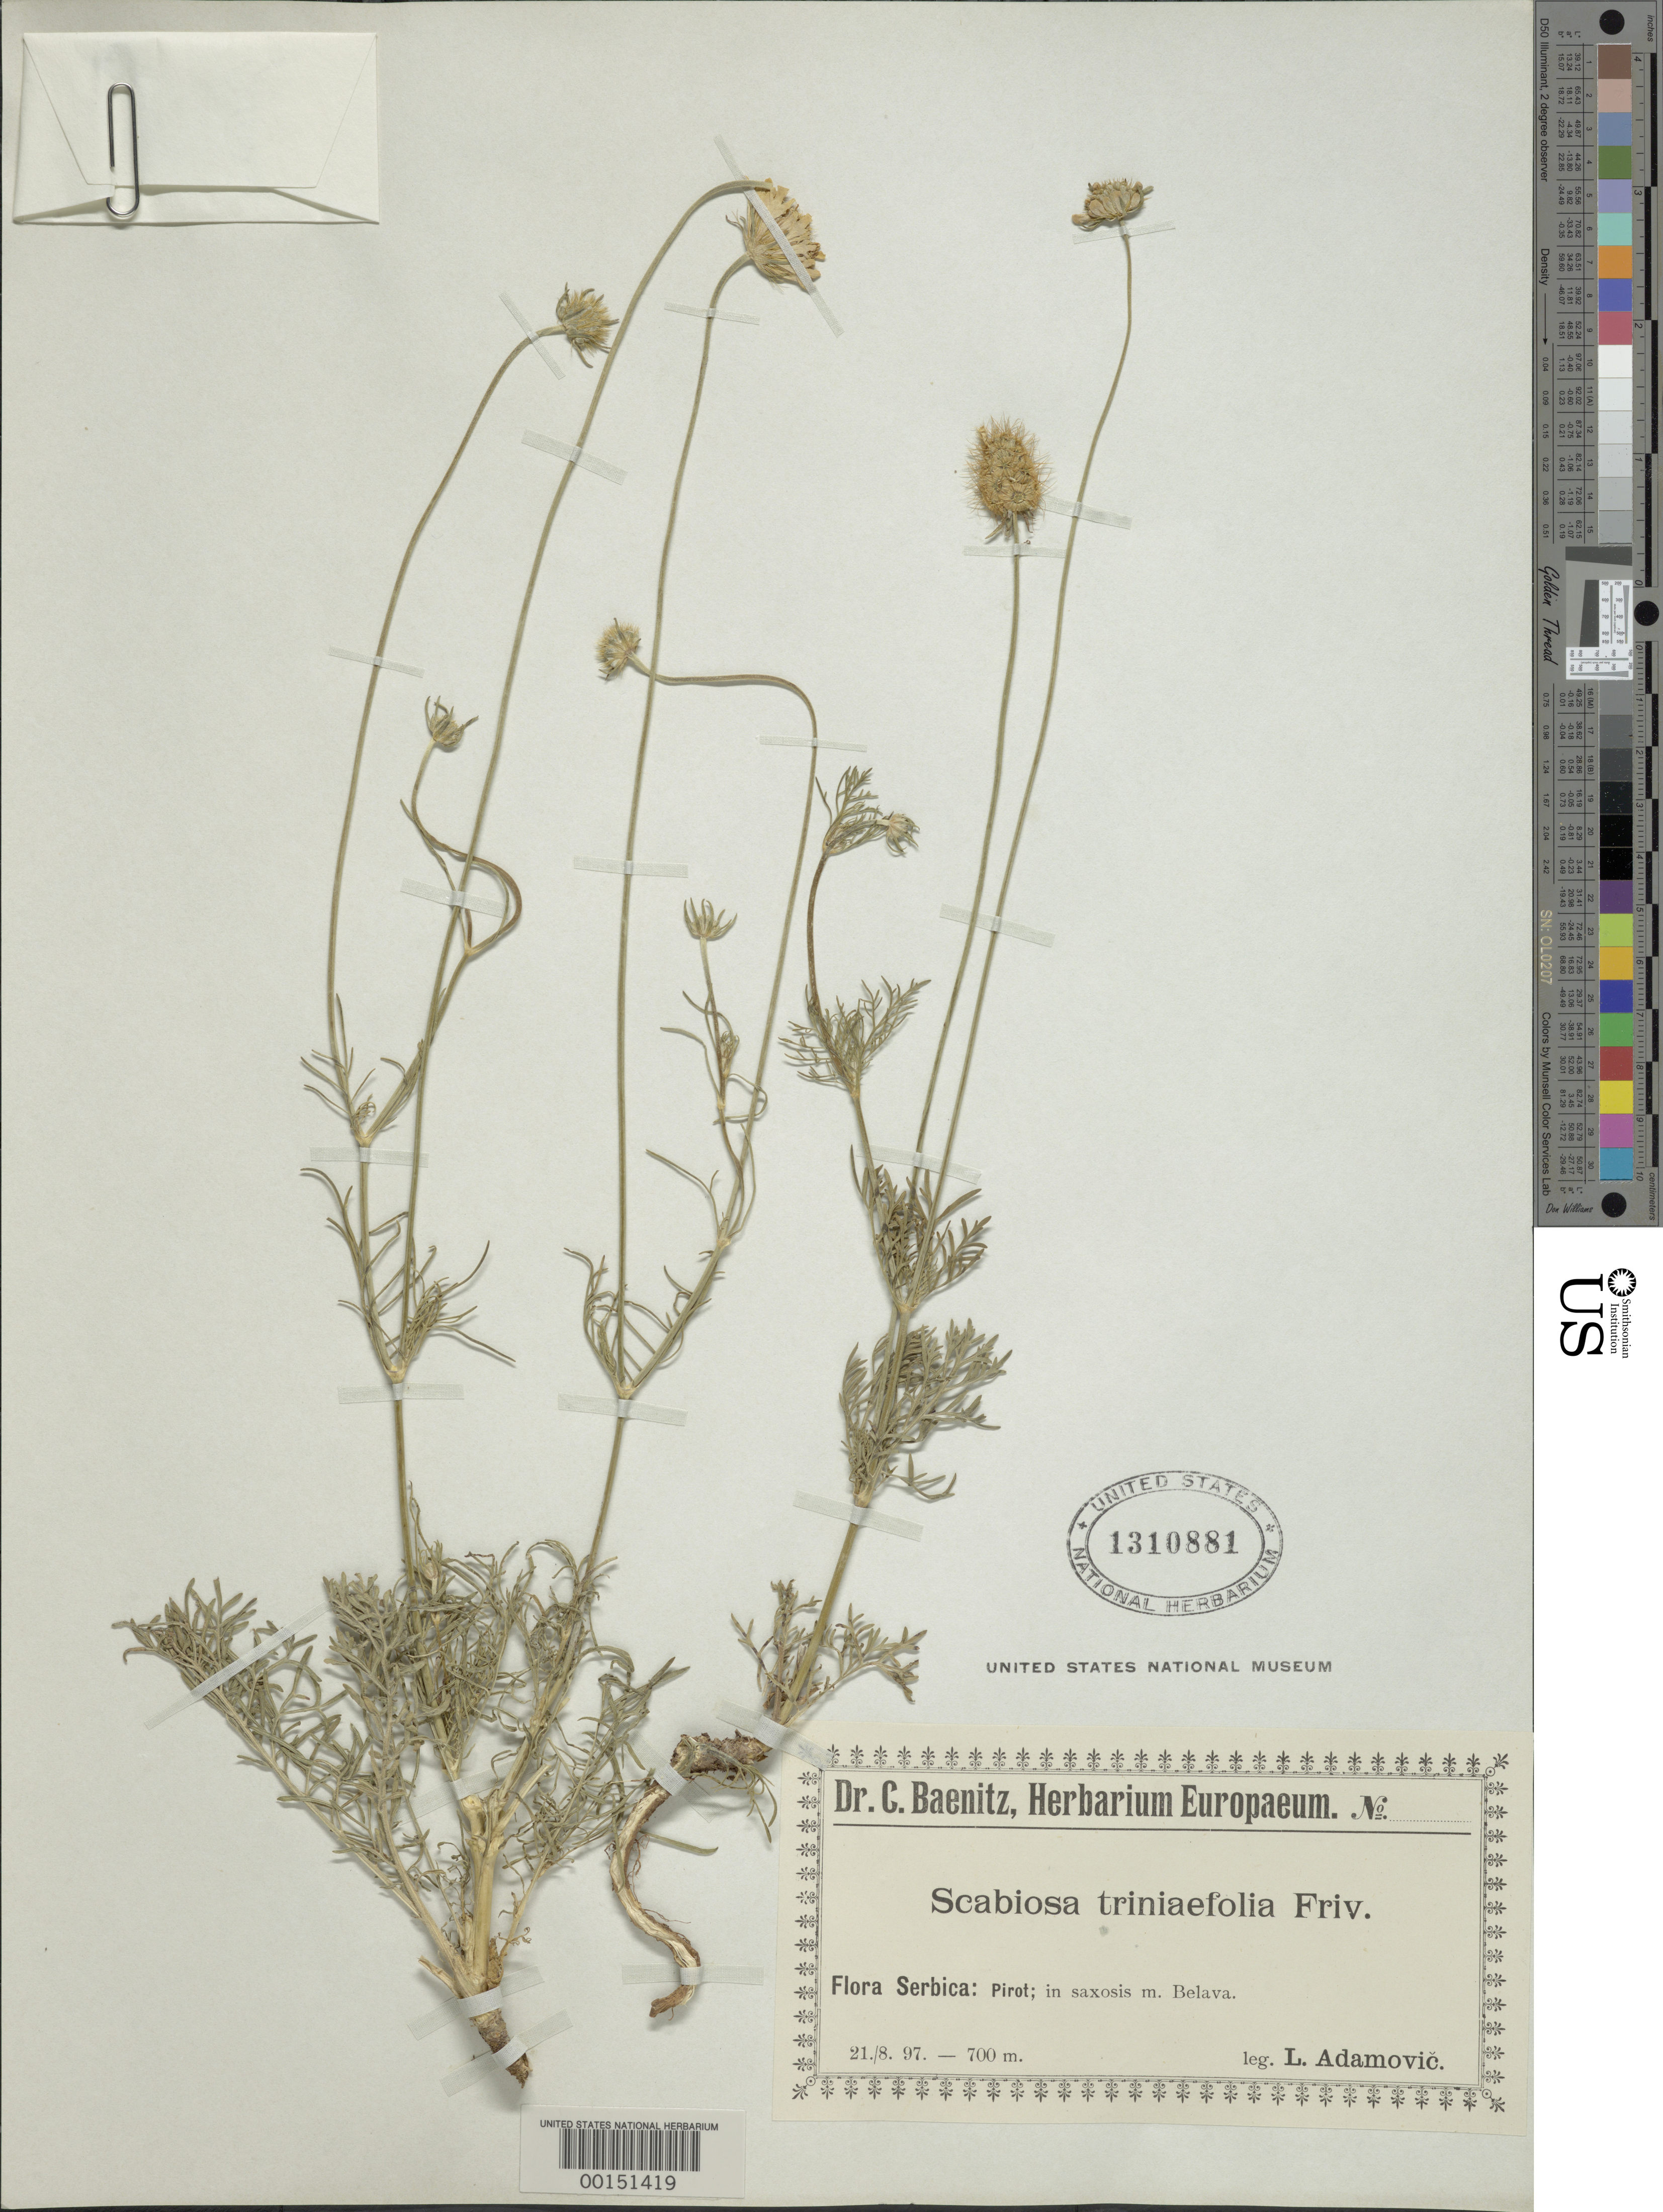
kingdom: Plantae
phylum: Tracheophyta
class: Magnoliopsida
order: Dipsacales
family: Caprifoliaceae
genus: Scabiosa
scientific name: Scabiosa triniifolia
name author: Friv.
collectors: L. Adamović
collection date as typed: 21 Aug 1897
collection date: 1897-08-21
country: Serbia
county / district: Pirot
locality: Serbica, Pirot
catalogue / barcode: US 1310881